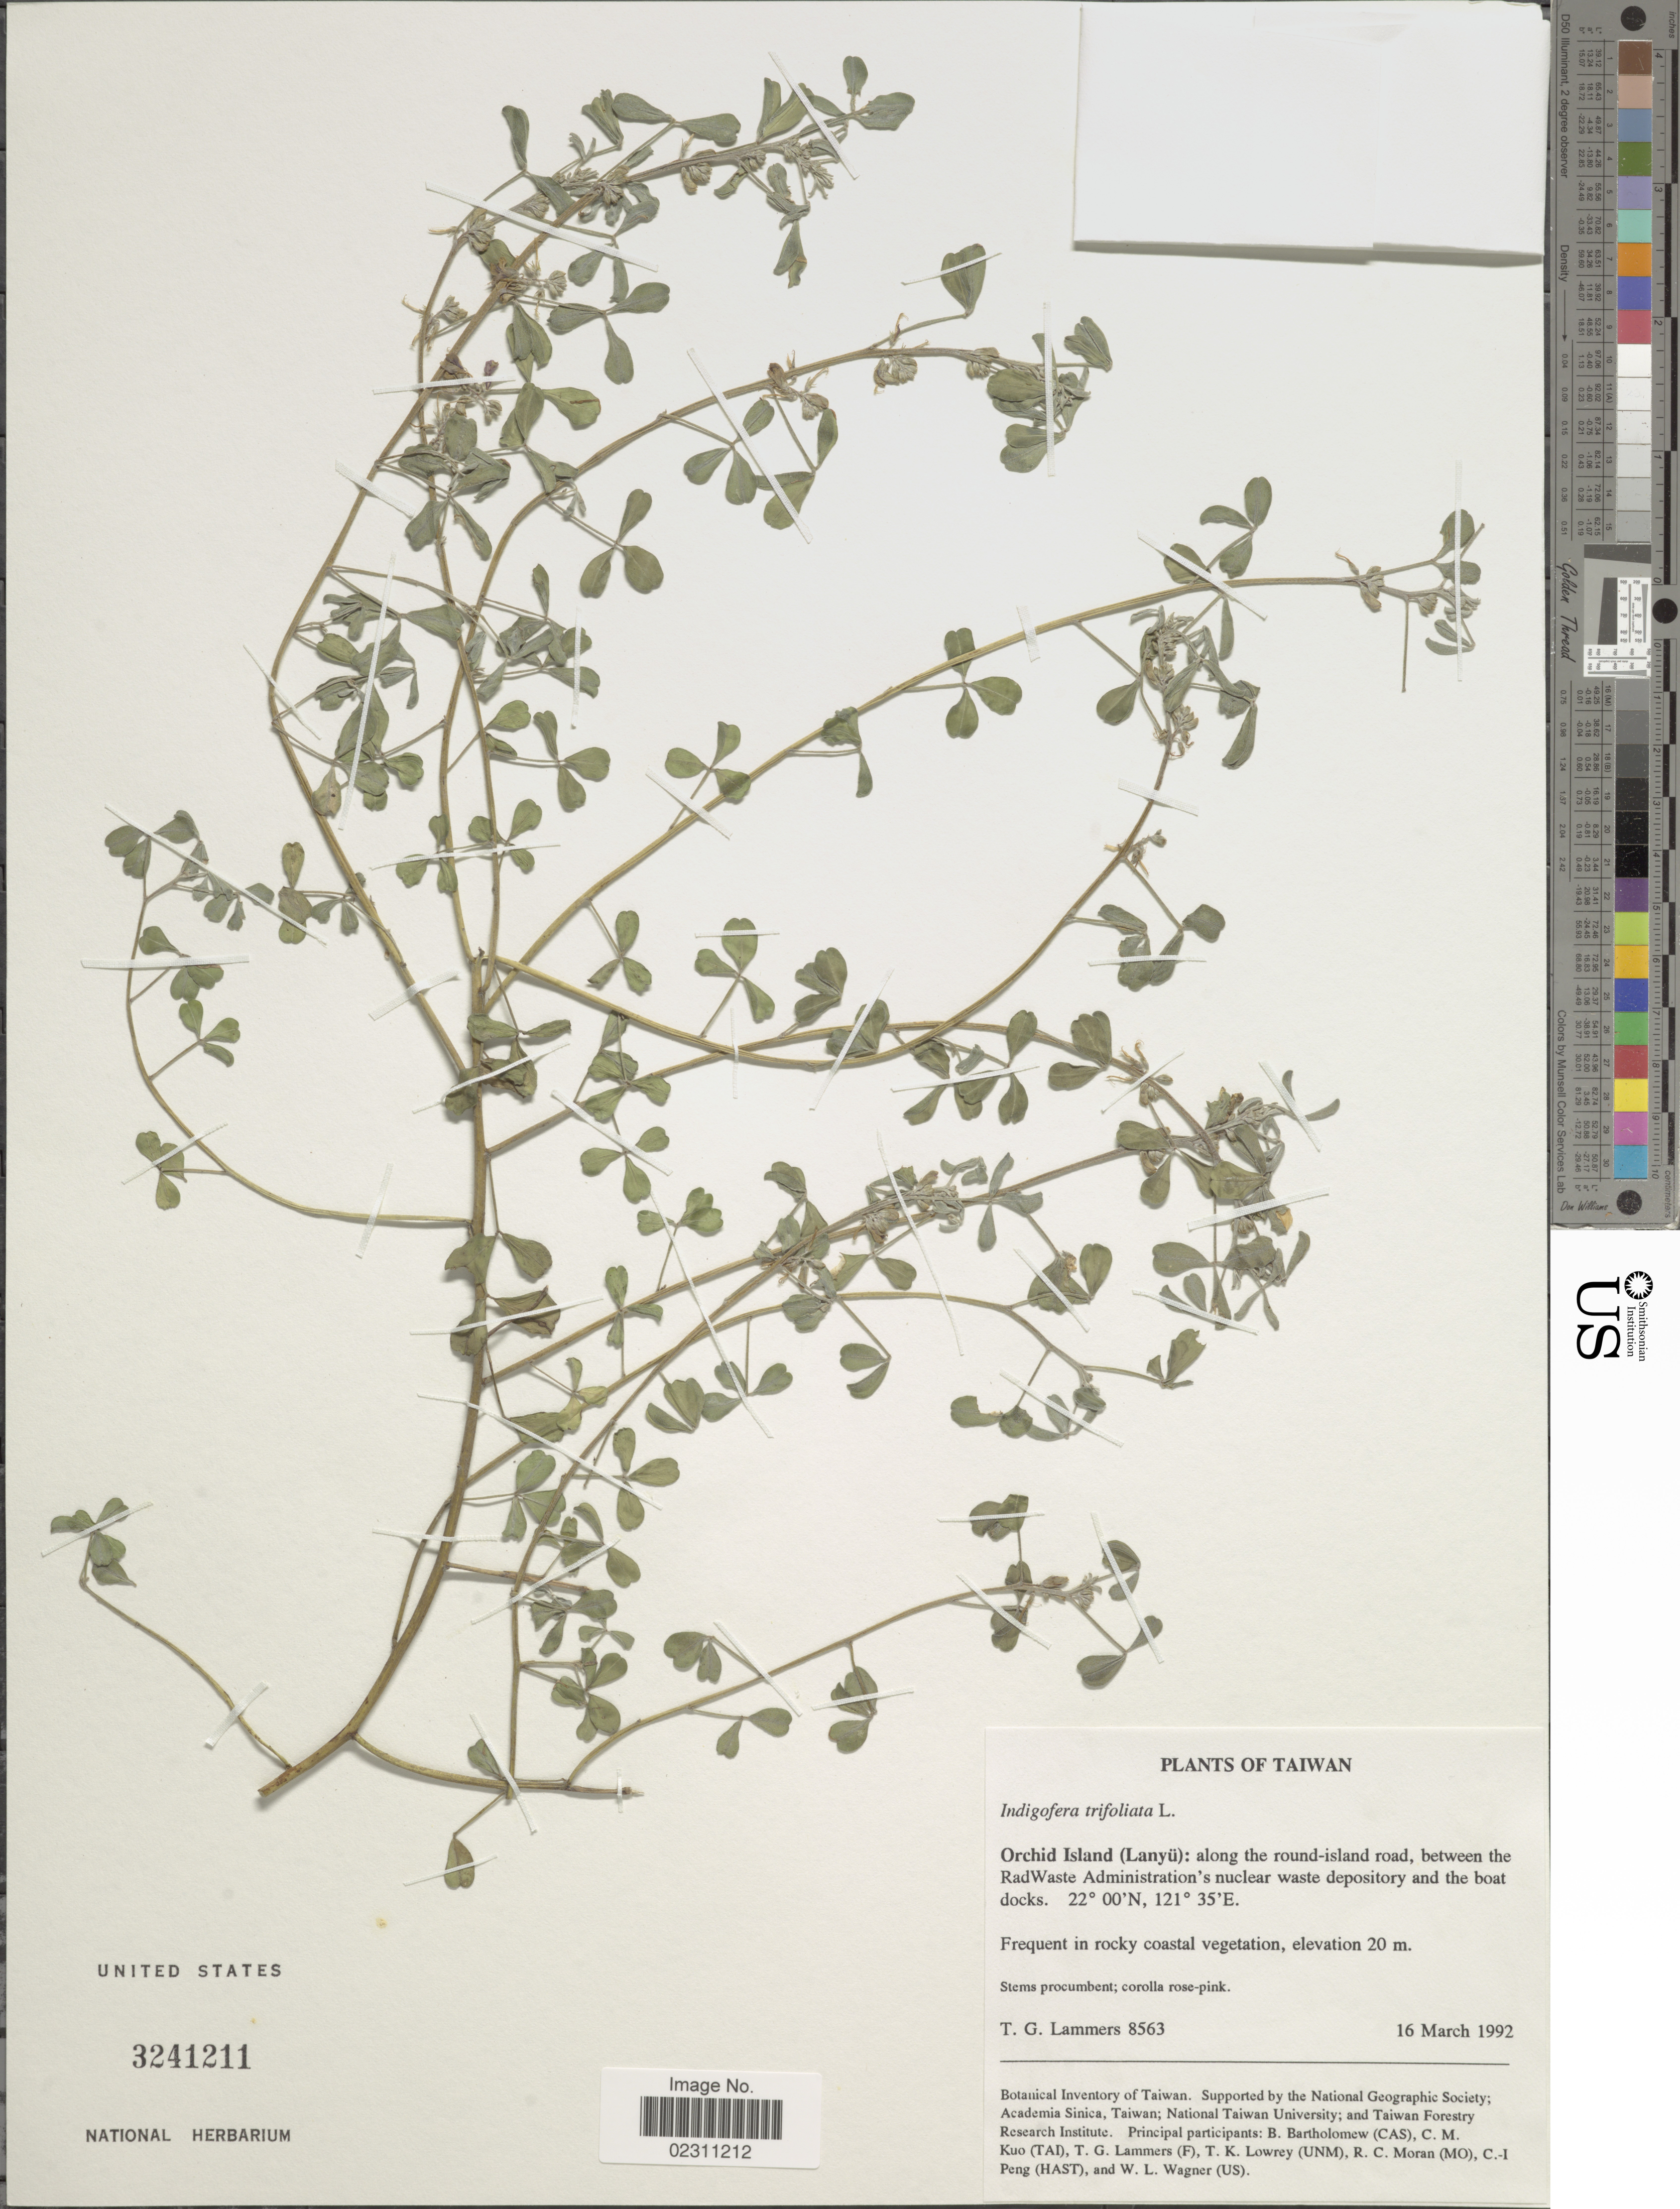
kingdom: Plantae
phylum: Tracheophyta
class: Magnoliopsida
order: Fabales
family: Fabaceae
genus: Indigofera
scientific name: Indigofera trifoliata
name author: L.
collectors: T. Lammers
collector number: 8563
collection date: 1992-03-16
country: Taiwan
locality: Orchid Island (Lanyü): along the round-island road, between the Rad Waste Administration's nuclear waste depository and the boat docks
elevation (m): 20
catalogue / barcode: US 3241211